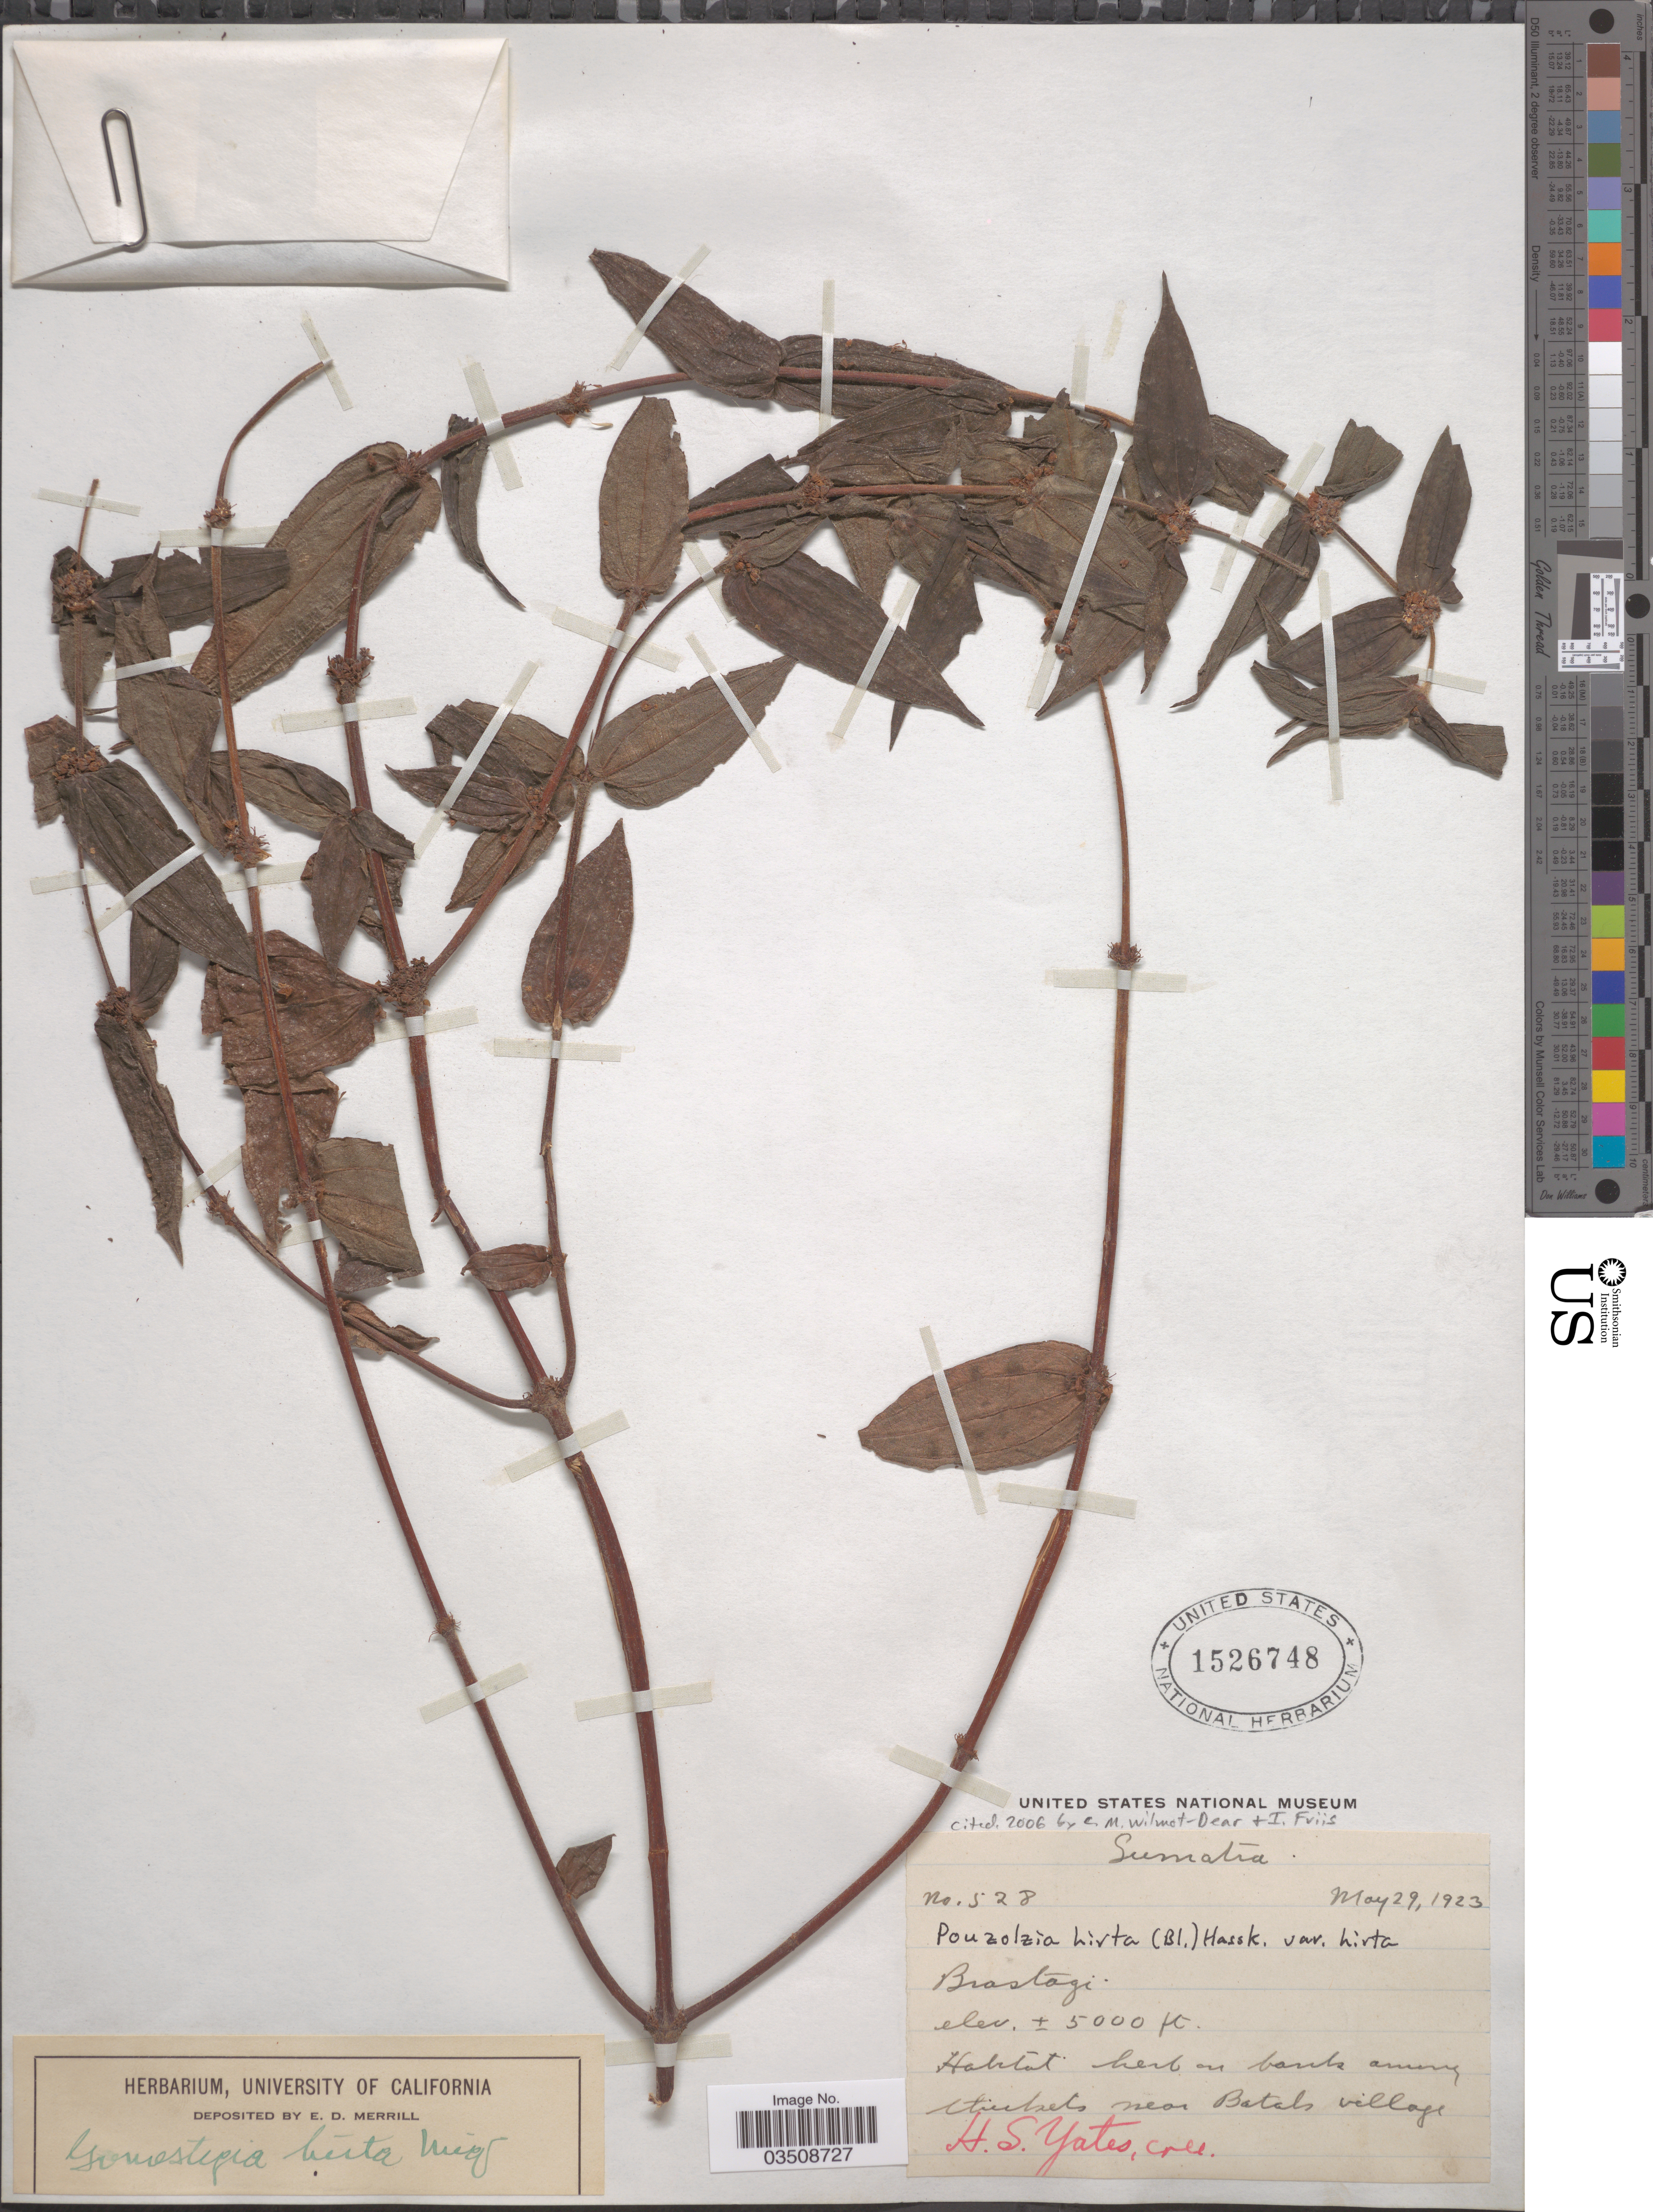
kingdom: Plantae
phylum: Tracheophyta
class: Magnoliopsida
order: Rosales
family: Urticaceae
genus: Gonostegia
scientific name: Gonostegia triandra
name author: (Blume) Miq.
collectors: H. S. Yates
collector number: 528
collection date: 1923-05-29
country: Indonesia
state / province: Sumatra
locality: Brastagi. Near Batals Village.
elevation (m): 1524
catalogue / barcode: US 1526748